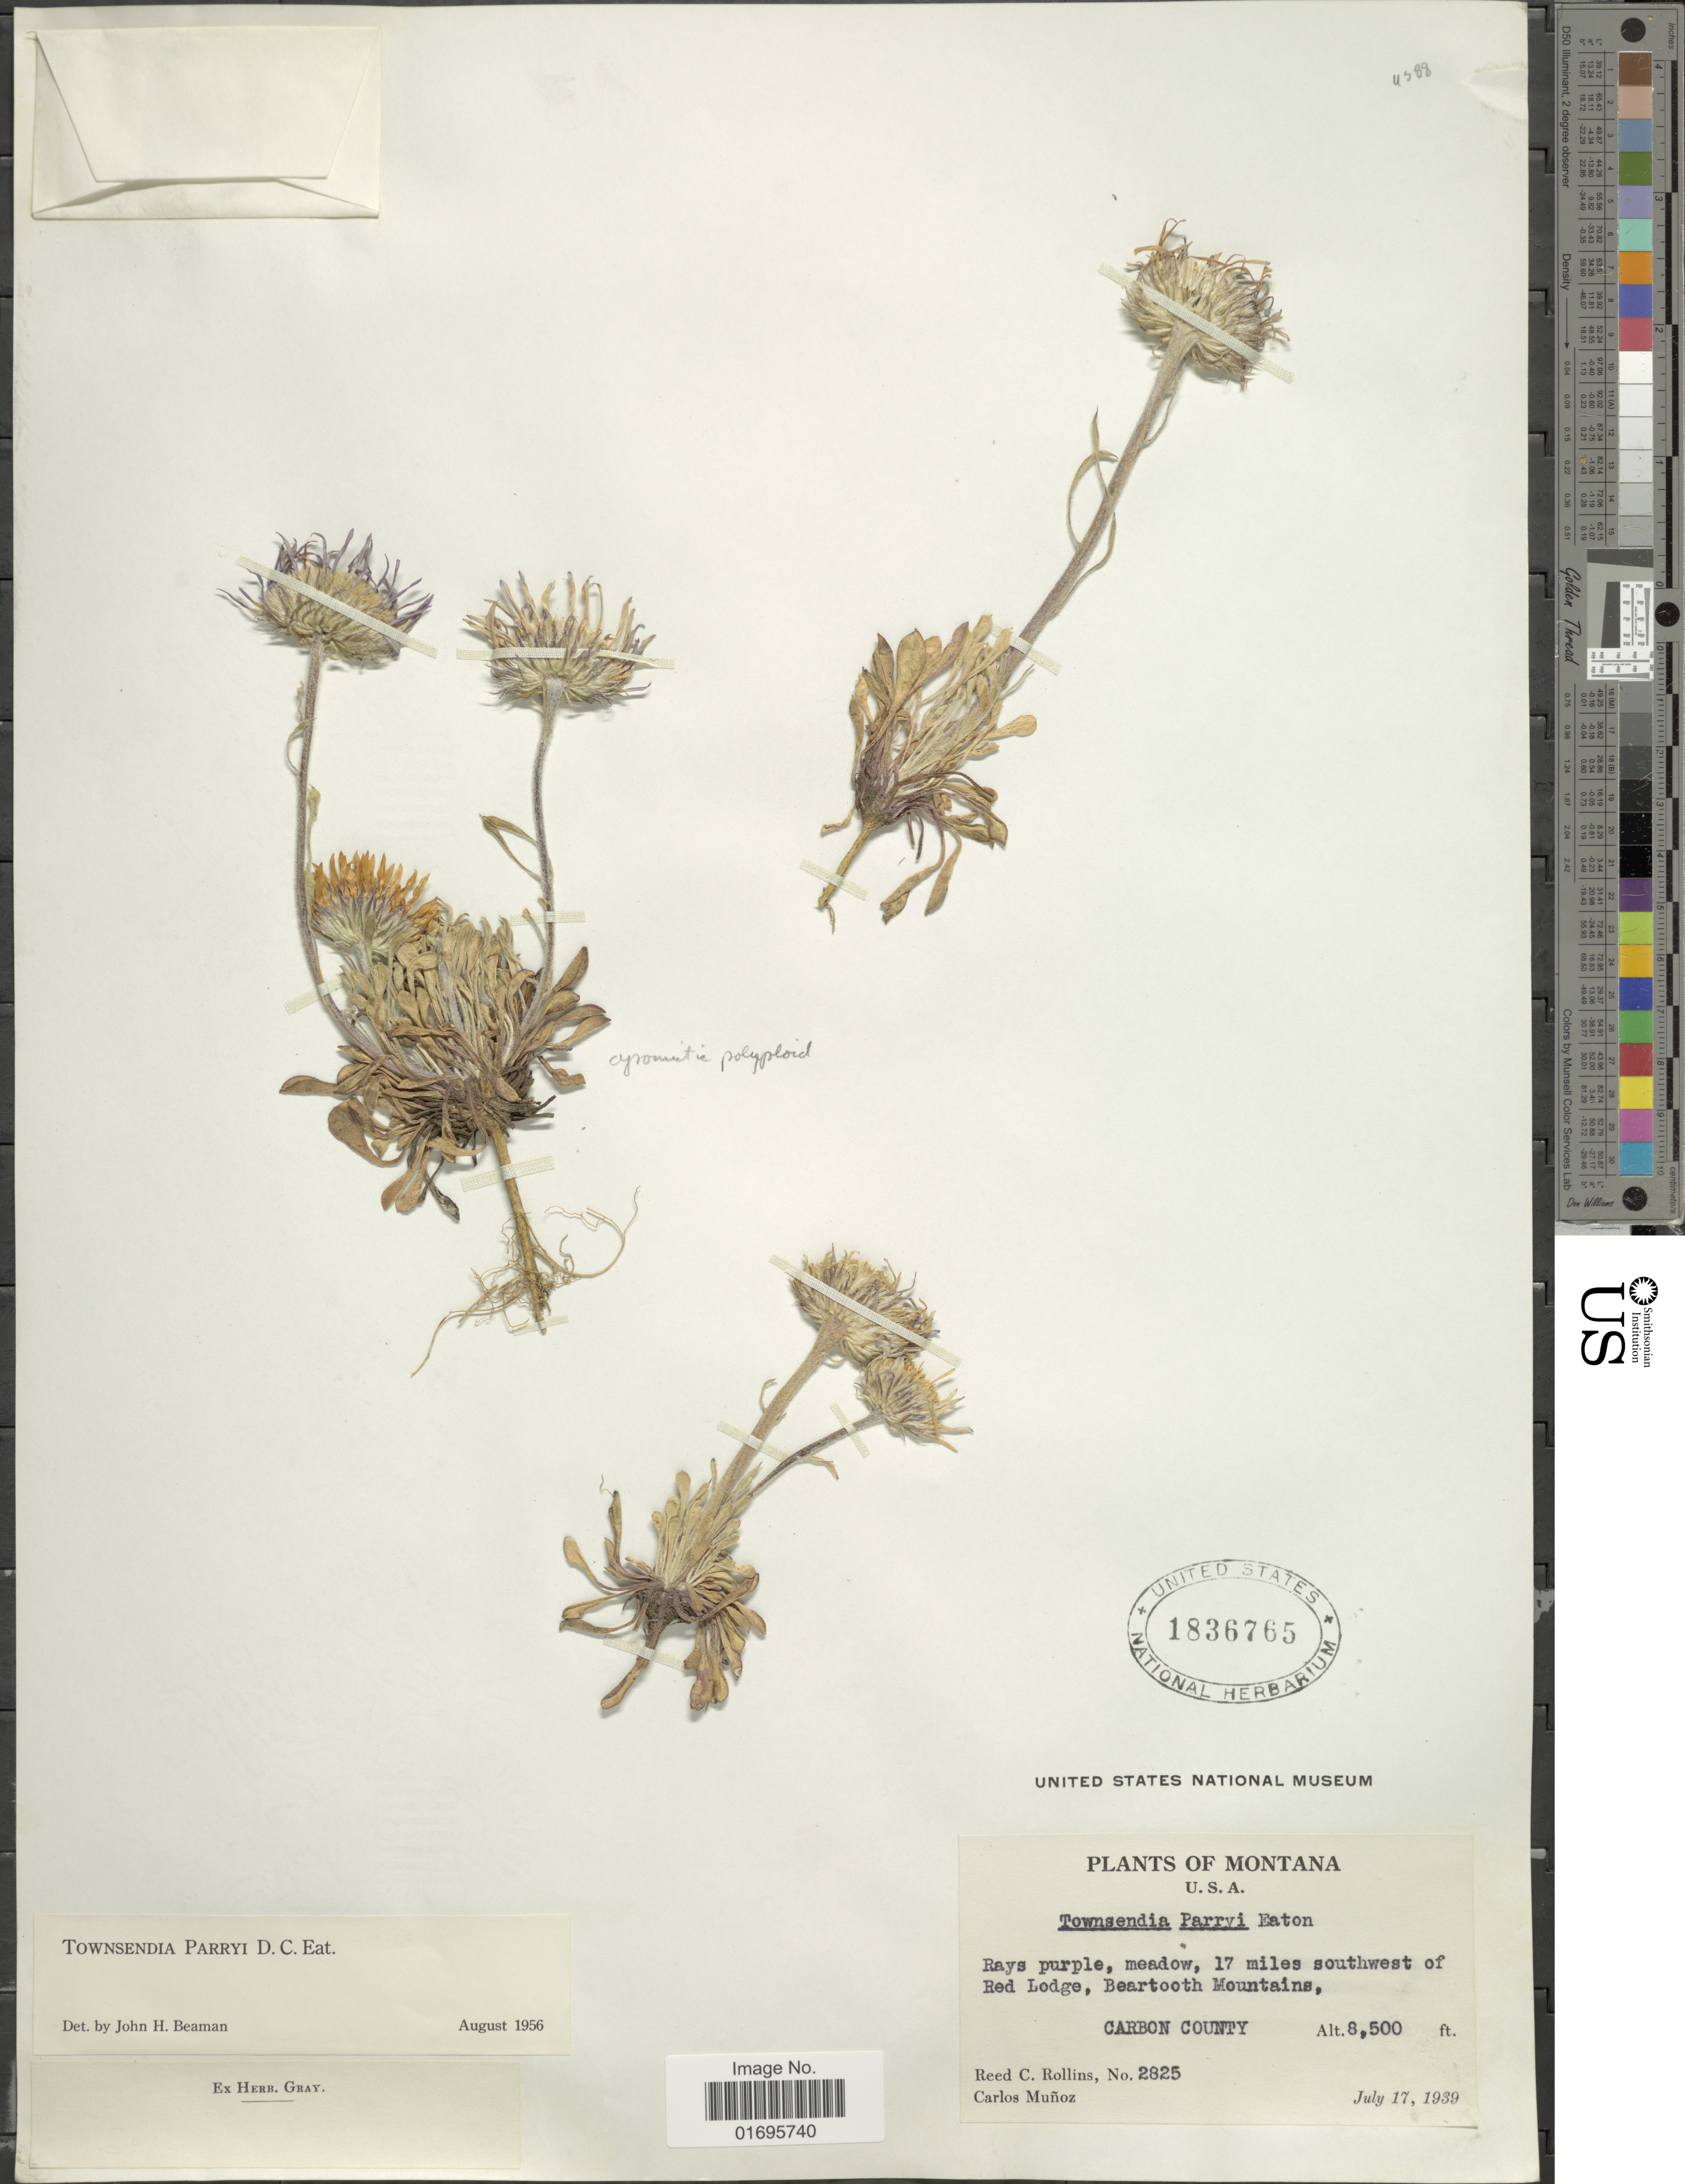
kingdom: Plantae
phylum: Tracheophyta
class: Magnoliopsida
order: Asterales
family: Asteraceae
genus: Townsendia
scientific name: Townsendia parryi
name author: D.C. Eaton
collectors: R. C. Rollins & C. Muñoz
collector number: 2825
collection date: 1939-07-17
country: United States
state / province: Montana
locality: Rays purple, meadow, 17 miles southwest of Red Lodge, Beartooth Mountains, Carbon County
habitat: meadow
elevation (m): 2591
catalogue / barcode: US 1836765